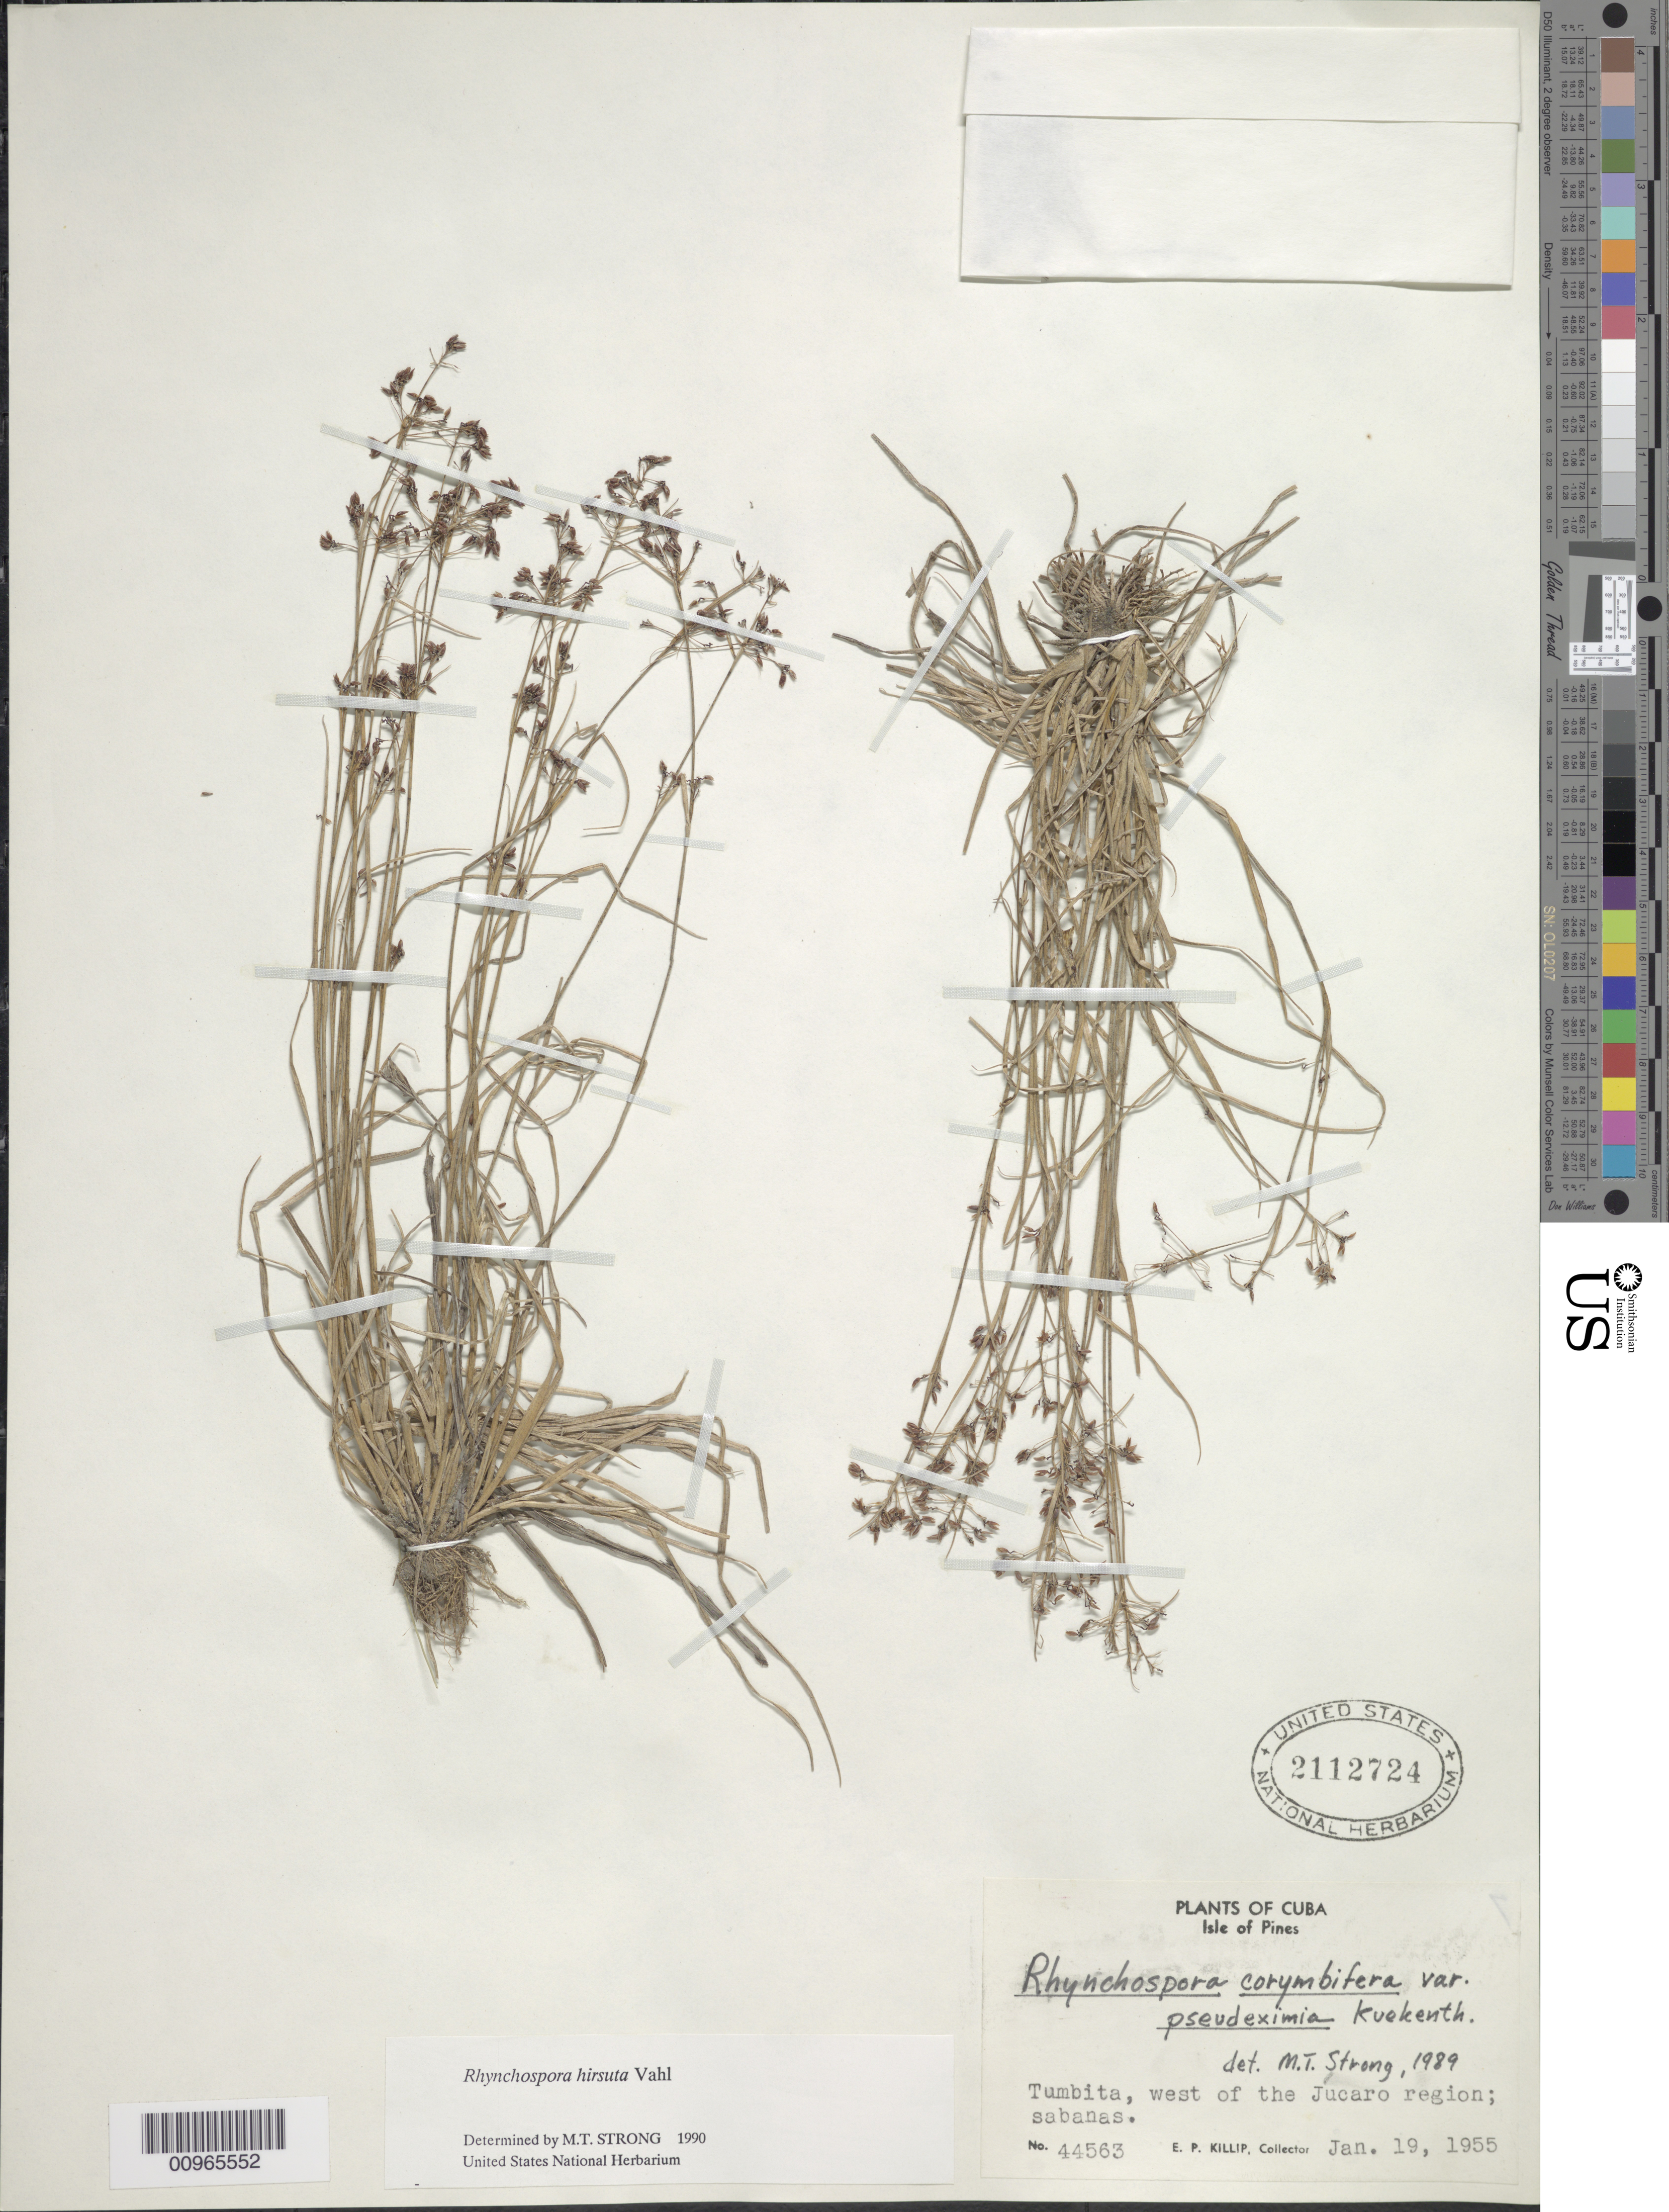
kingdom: Plantae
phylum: Tracheophyta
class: Liliopsida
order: Poales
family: Cyperaceae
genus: Rhynchospora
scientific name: Rhynchospora hirsuta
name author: (Vahl) Vahl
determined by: Strong, M. T., (US), Smithsonian Institution - National Museum of Natural History (UNITED STATES)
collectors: E. P. Killip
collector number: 44563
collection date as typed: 19 Jan 1955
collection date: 1955-01-19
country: Cuba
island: Isla de la Juventud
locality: Tumbita, W of Jucaro region, sabanas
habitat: Sabanas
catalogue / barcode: US 2112724